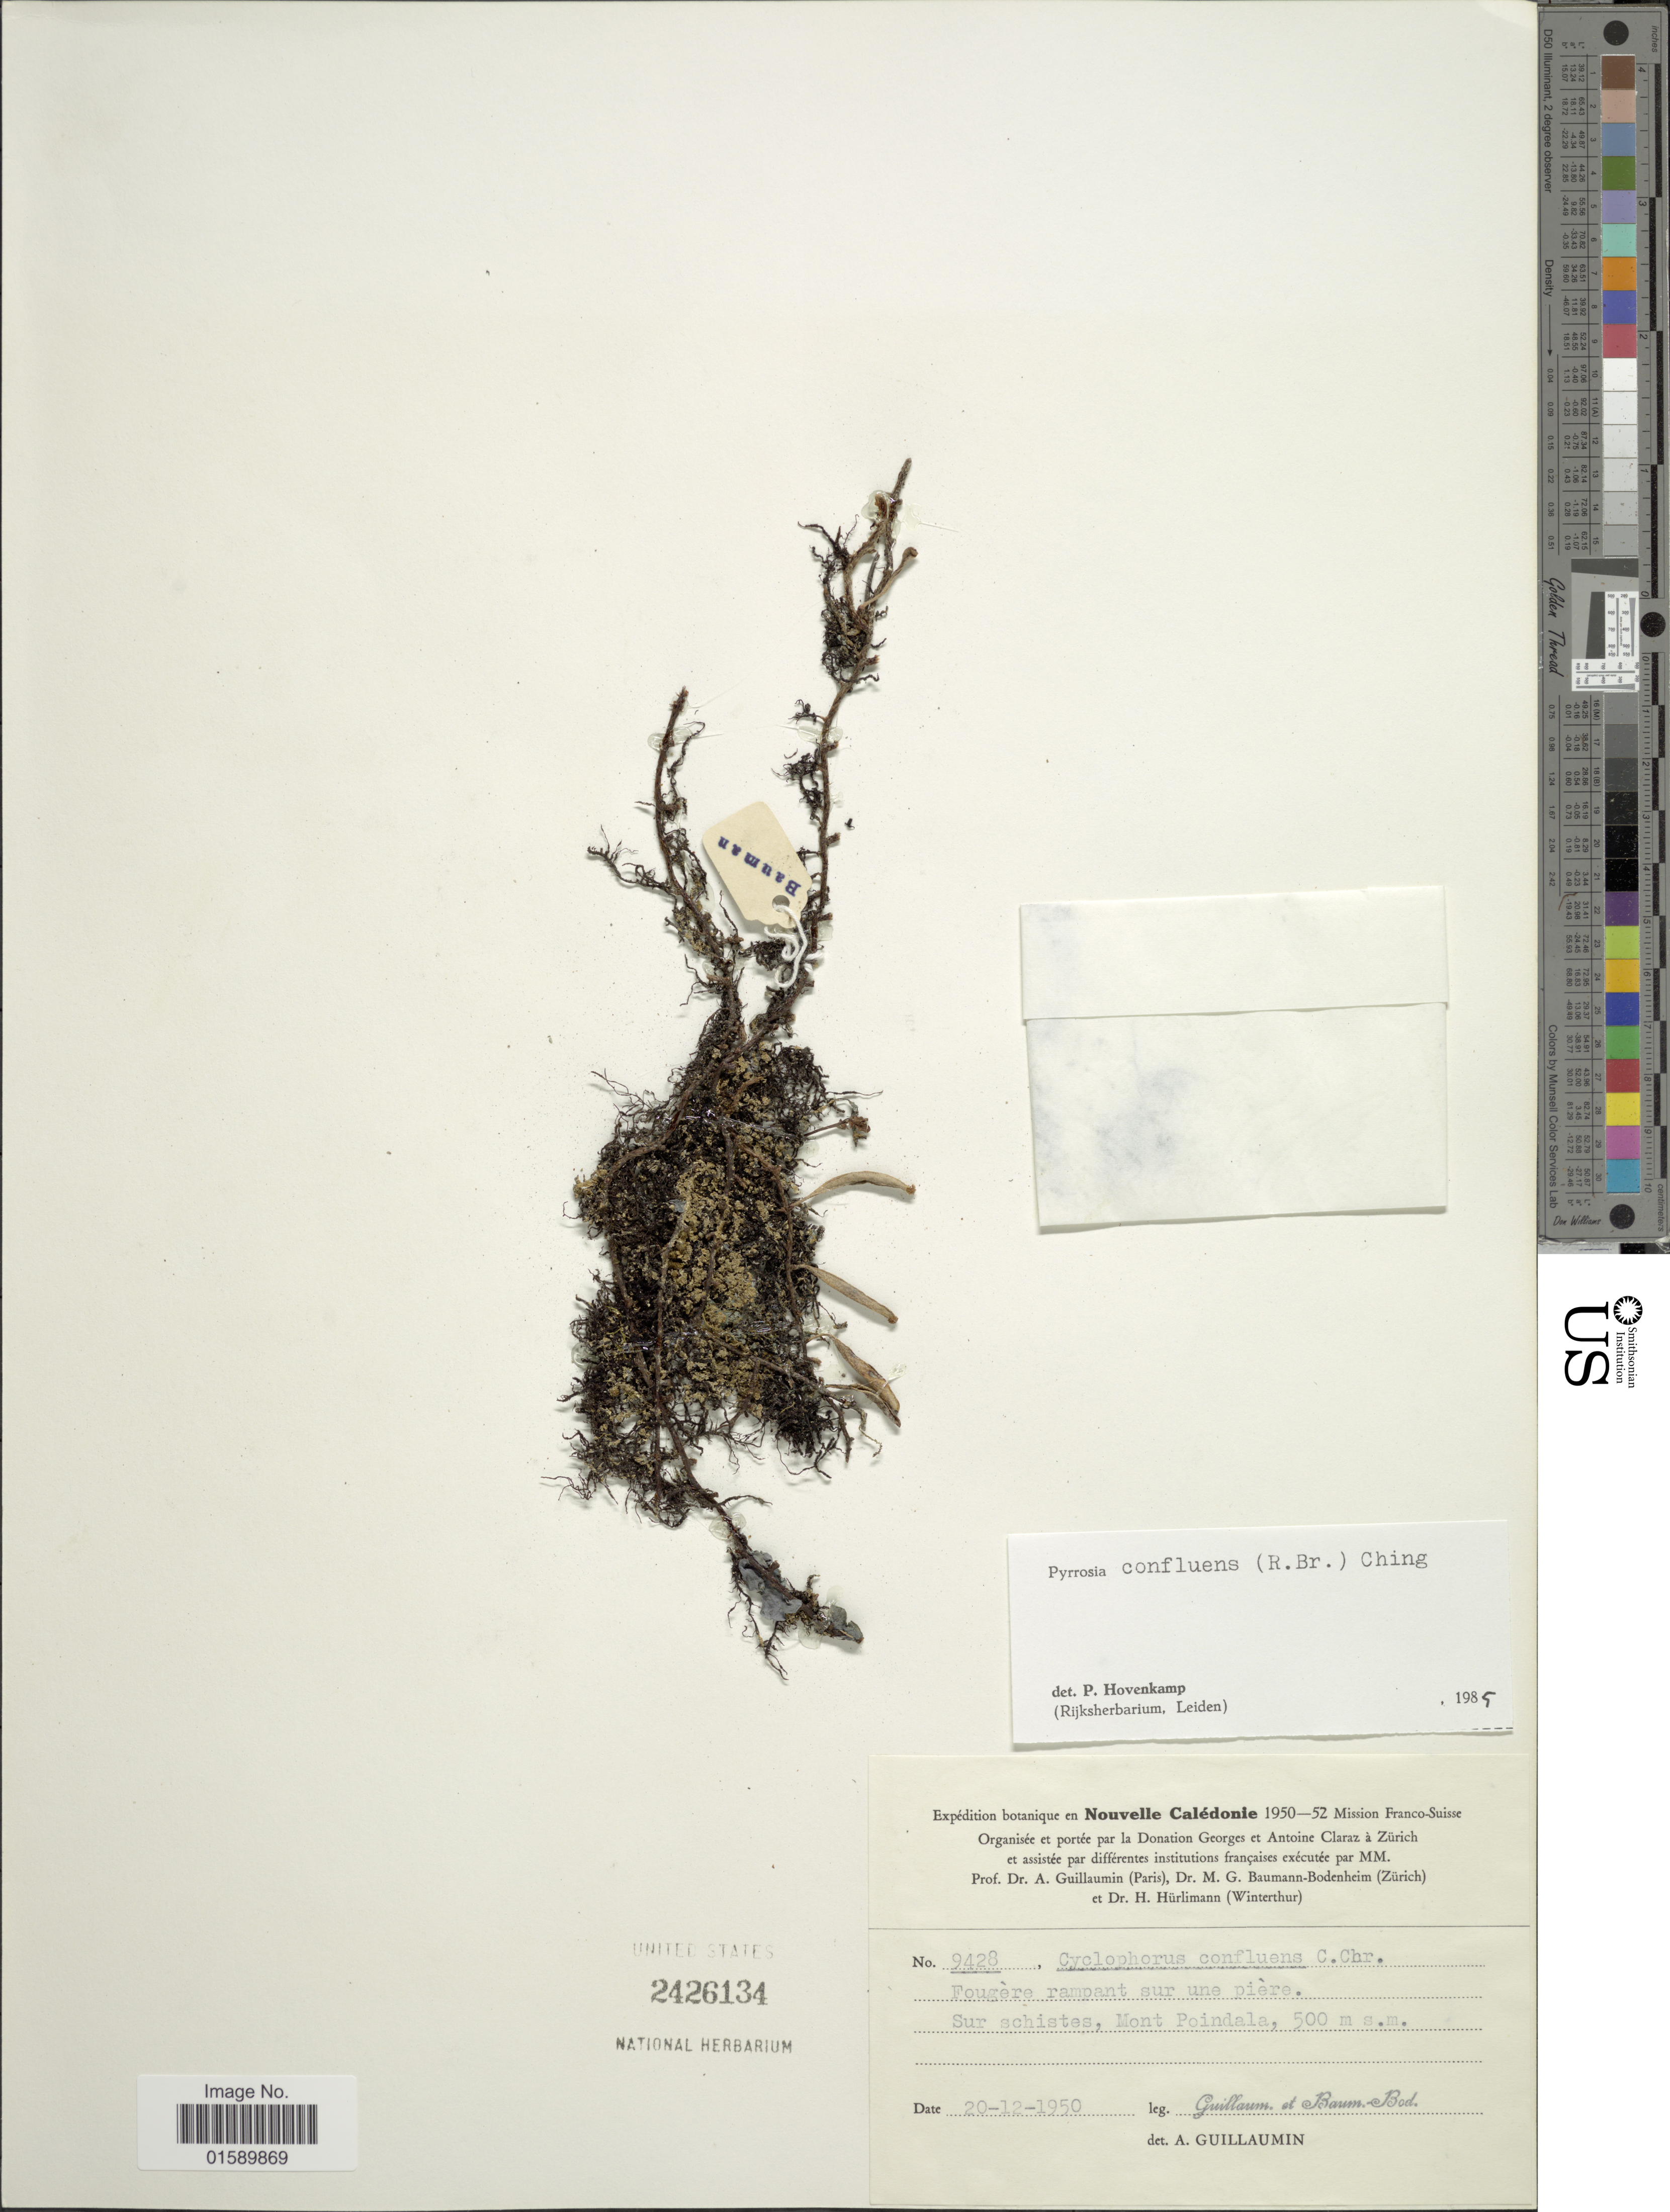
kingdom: Plantae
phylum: Tracheophyta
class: Polypodiopsida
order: Polypodiales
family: Polypodiaceae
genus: Pyrrosia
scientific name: Pyrrosia confluens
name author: (R. Br.) Ching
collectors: A. Guillaumin & M. G. Baumann-Bodenheim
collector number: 9428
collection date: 1950-12-20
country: New Caledonia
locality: Nouvelle Caledonie. Sur schistes, Mont Poindala.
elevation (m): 500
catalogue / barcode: US 2426134